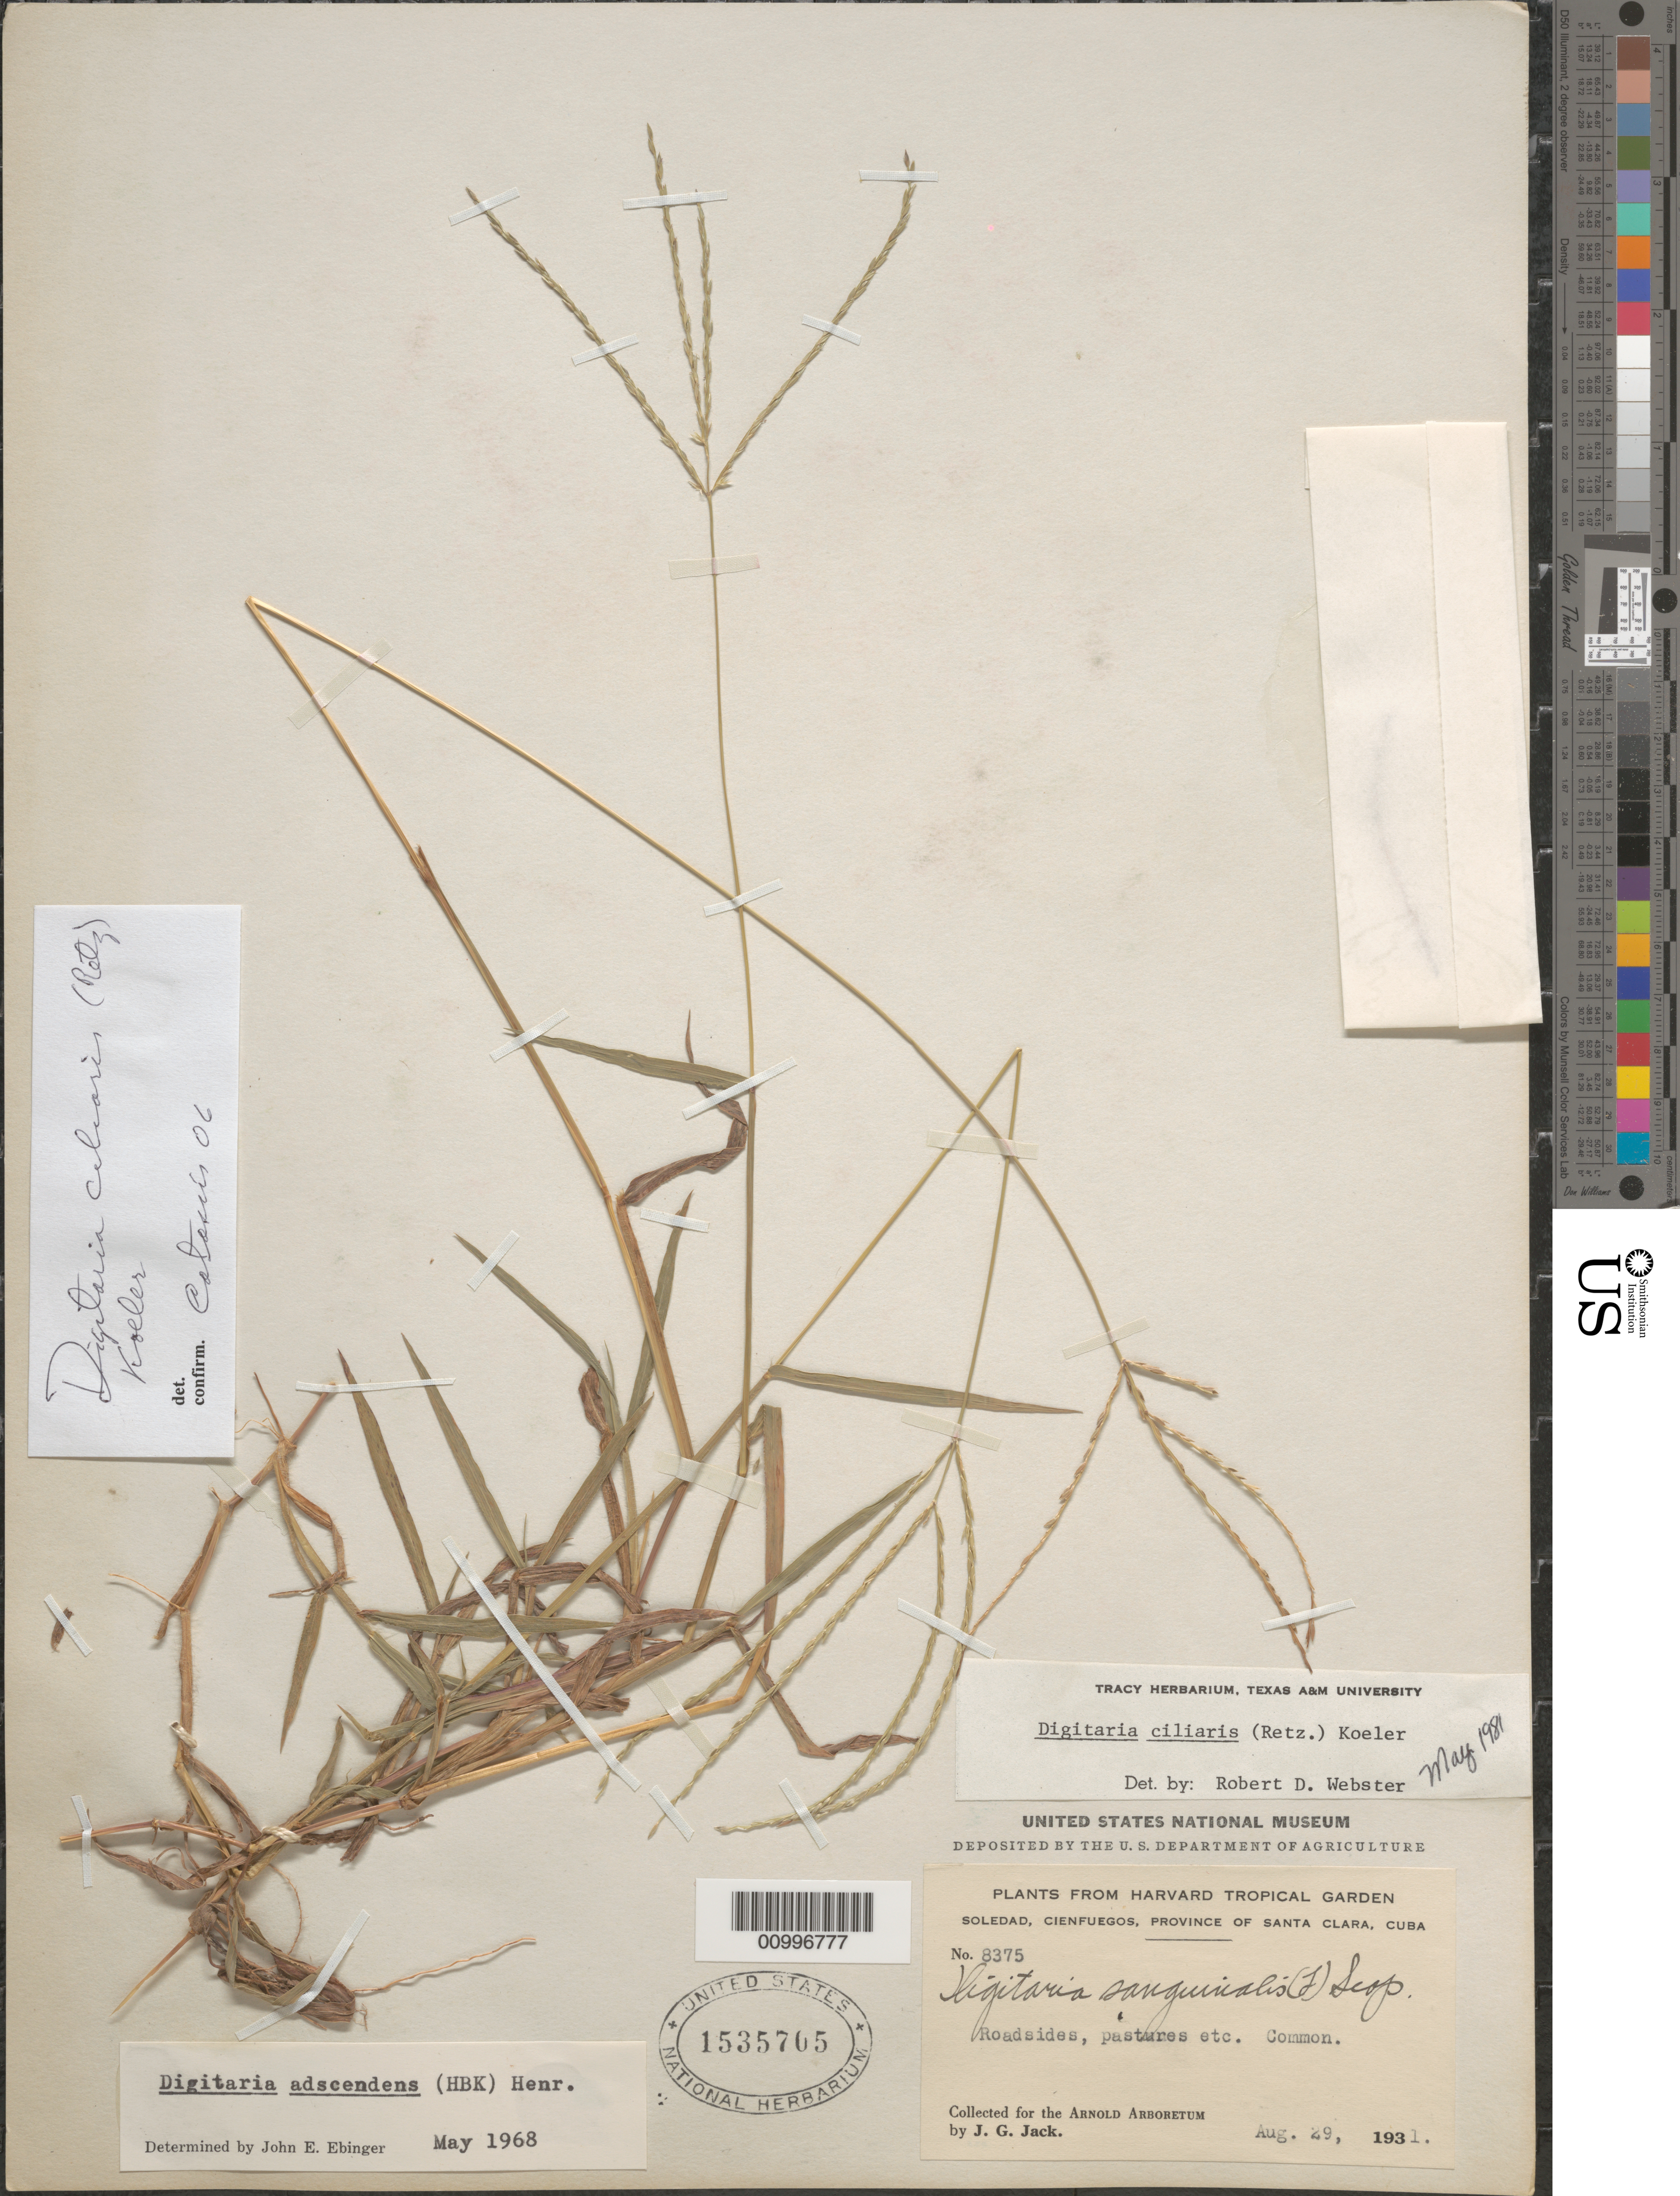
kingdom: Plantae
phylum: Tracheophyta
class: Liliopsida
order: Poales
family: Poaceae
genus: Digitaria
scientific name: Digitaria ciliaris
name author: (Retz.) Koeler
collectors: J. G. Jack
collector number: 8375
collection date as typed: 29 Aug 1931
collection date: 1931-08-29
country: Cuba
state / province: Cienfuegos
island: Cuba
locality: Soledad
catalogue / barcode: US 1535705